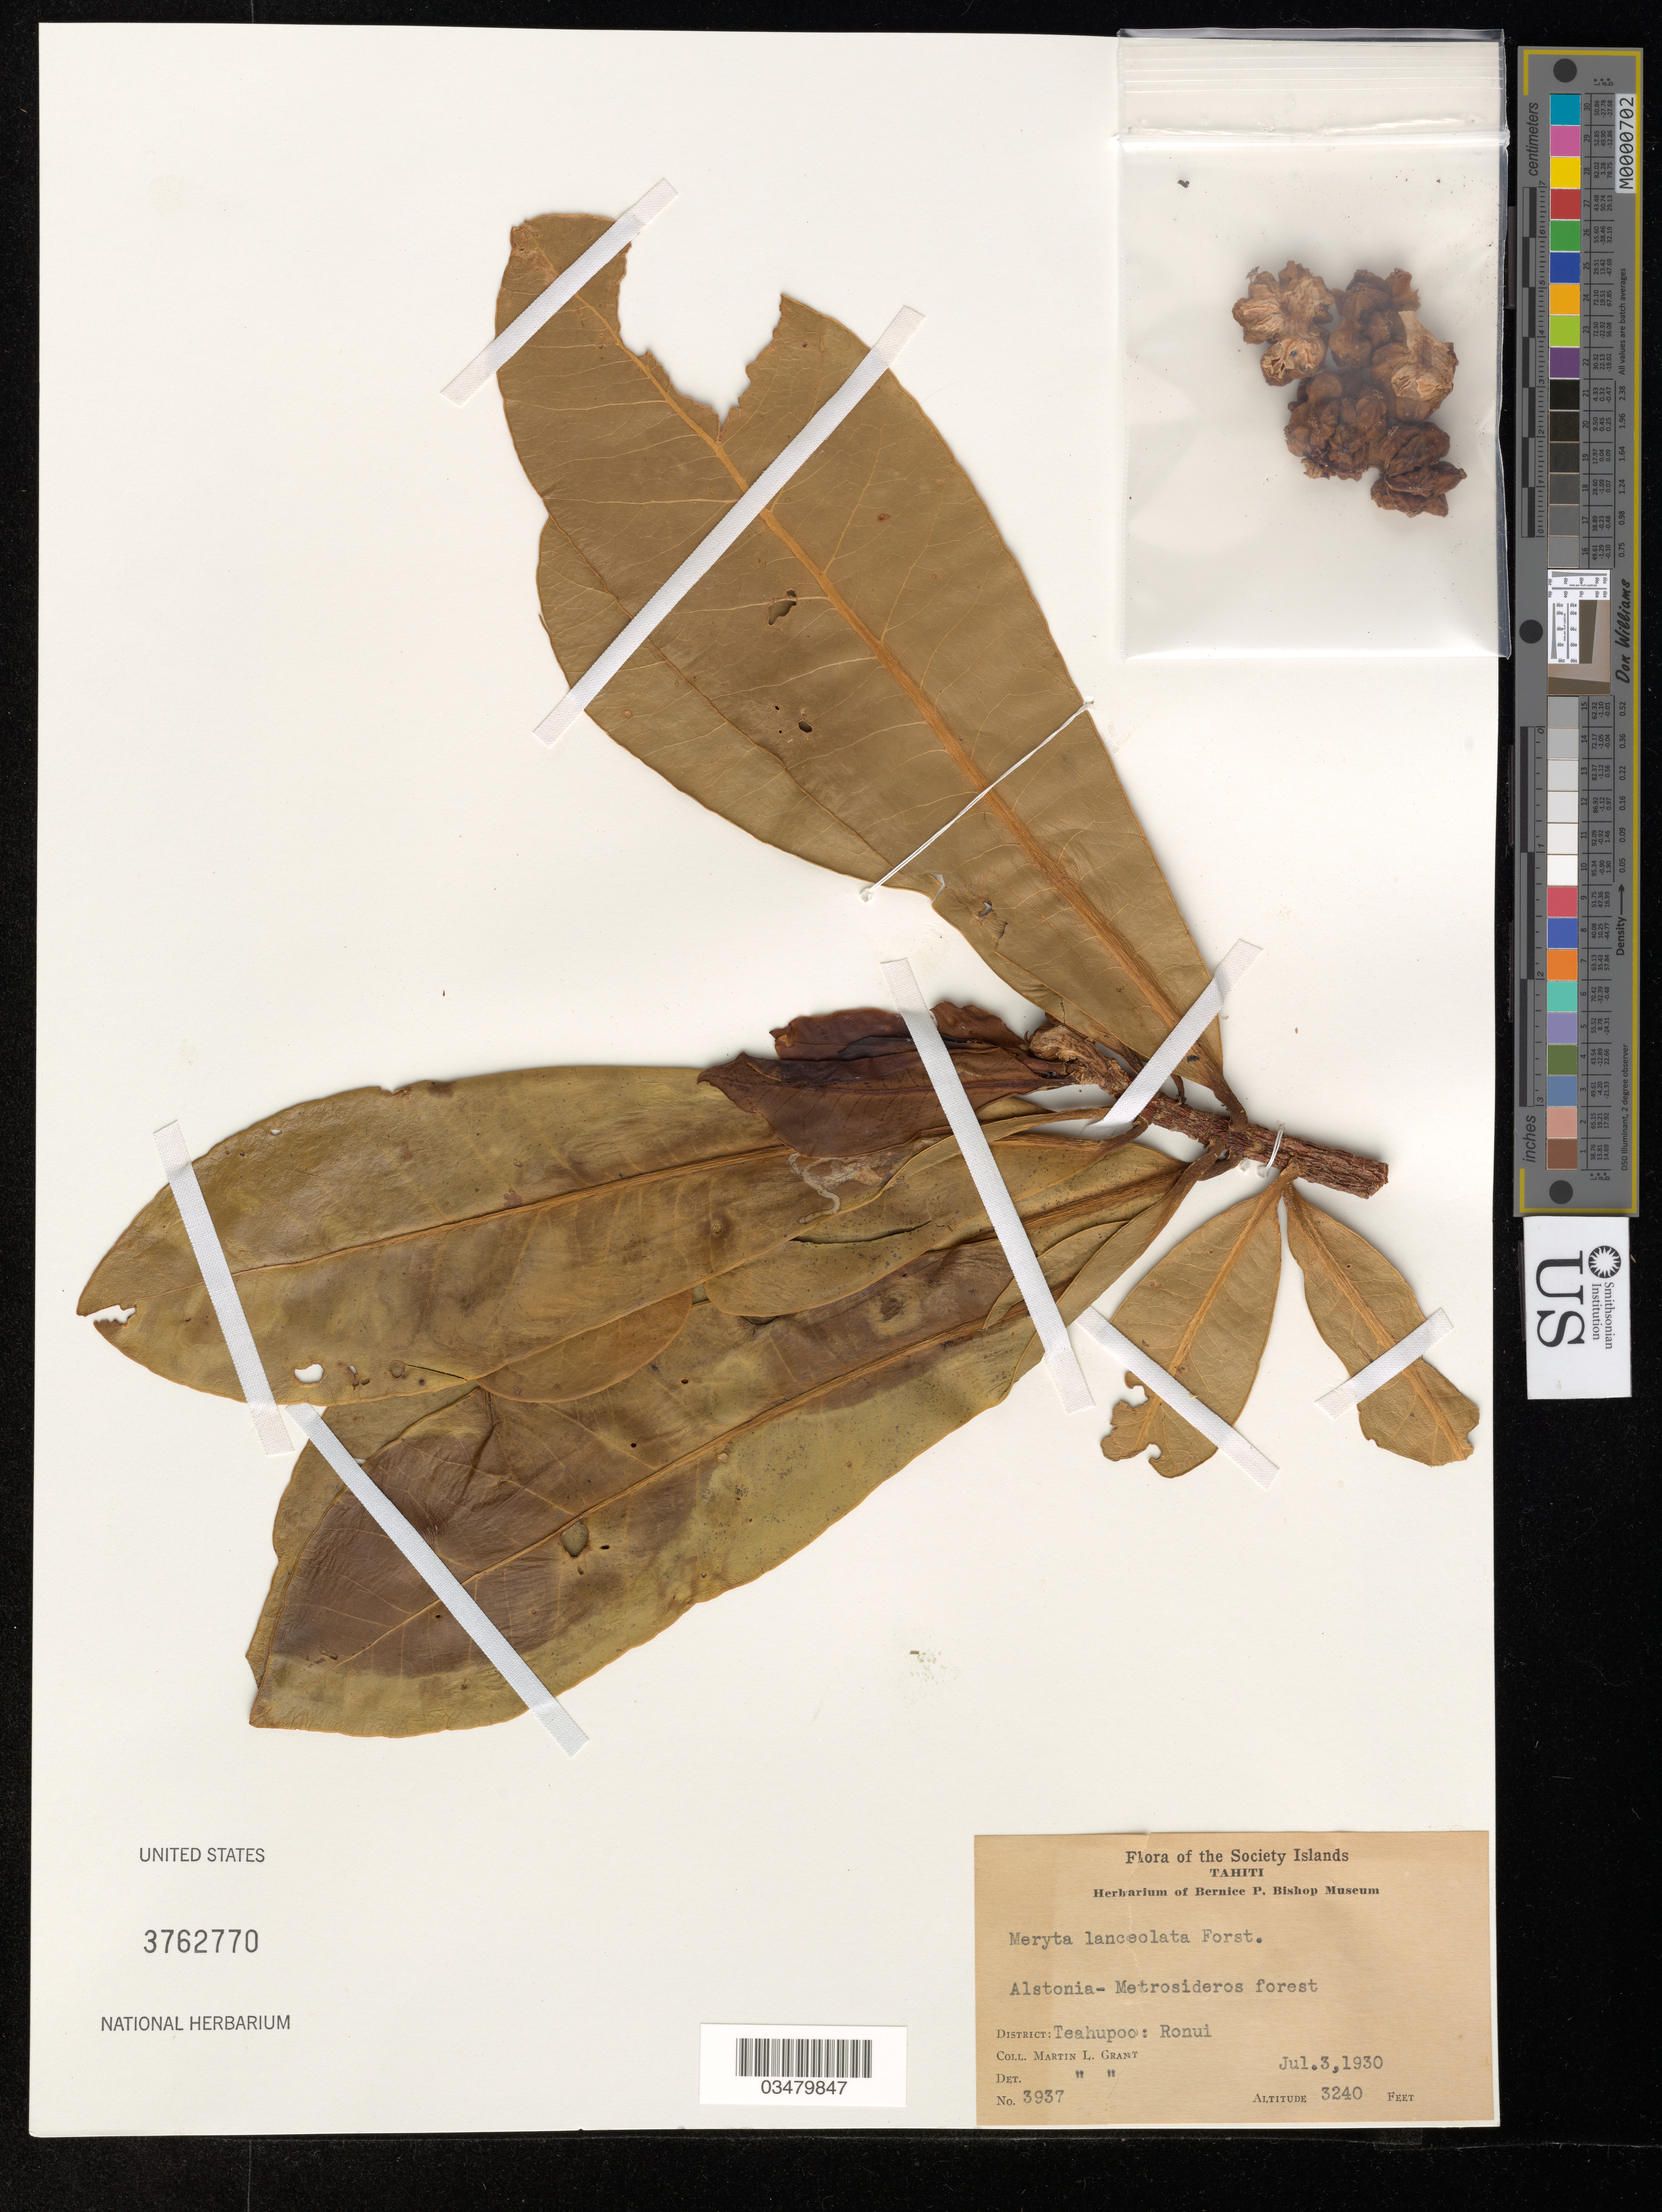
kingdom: Plantae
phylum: Tracheophyta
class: Magnoliopsida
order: Apiales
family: Araliaceae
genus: Meryta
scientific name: Meryta lanceolata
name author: J.R. Forst. & G. Forst.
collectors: M. L. Grant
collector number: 3937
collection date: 1930-07-03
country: French Polynesia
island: Tahiti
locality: Society Islands, Tahiti, Dist: Teahupoo: Ronui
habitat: Forest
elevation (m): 988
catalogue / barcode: US 3762770